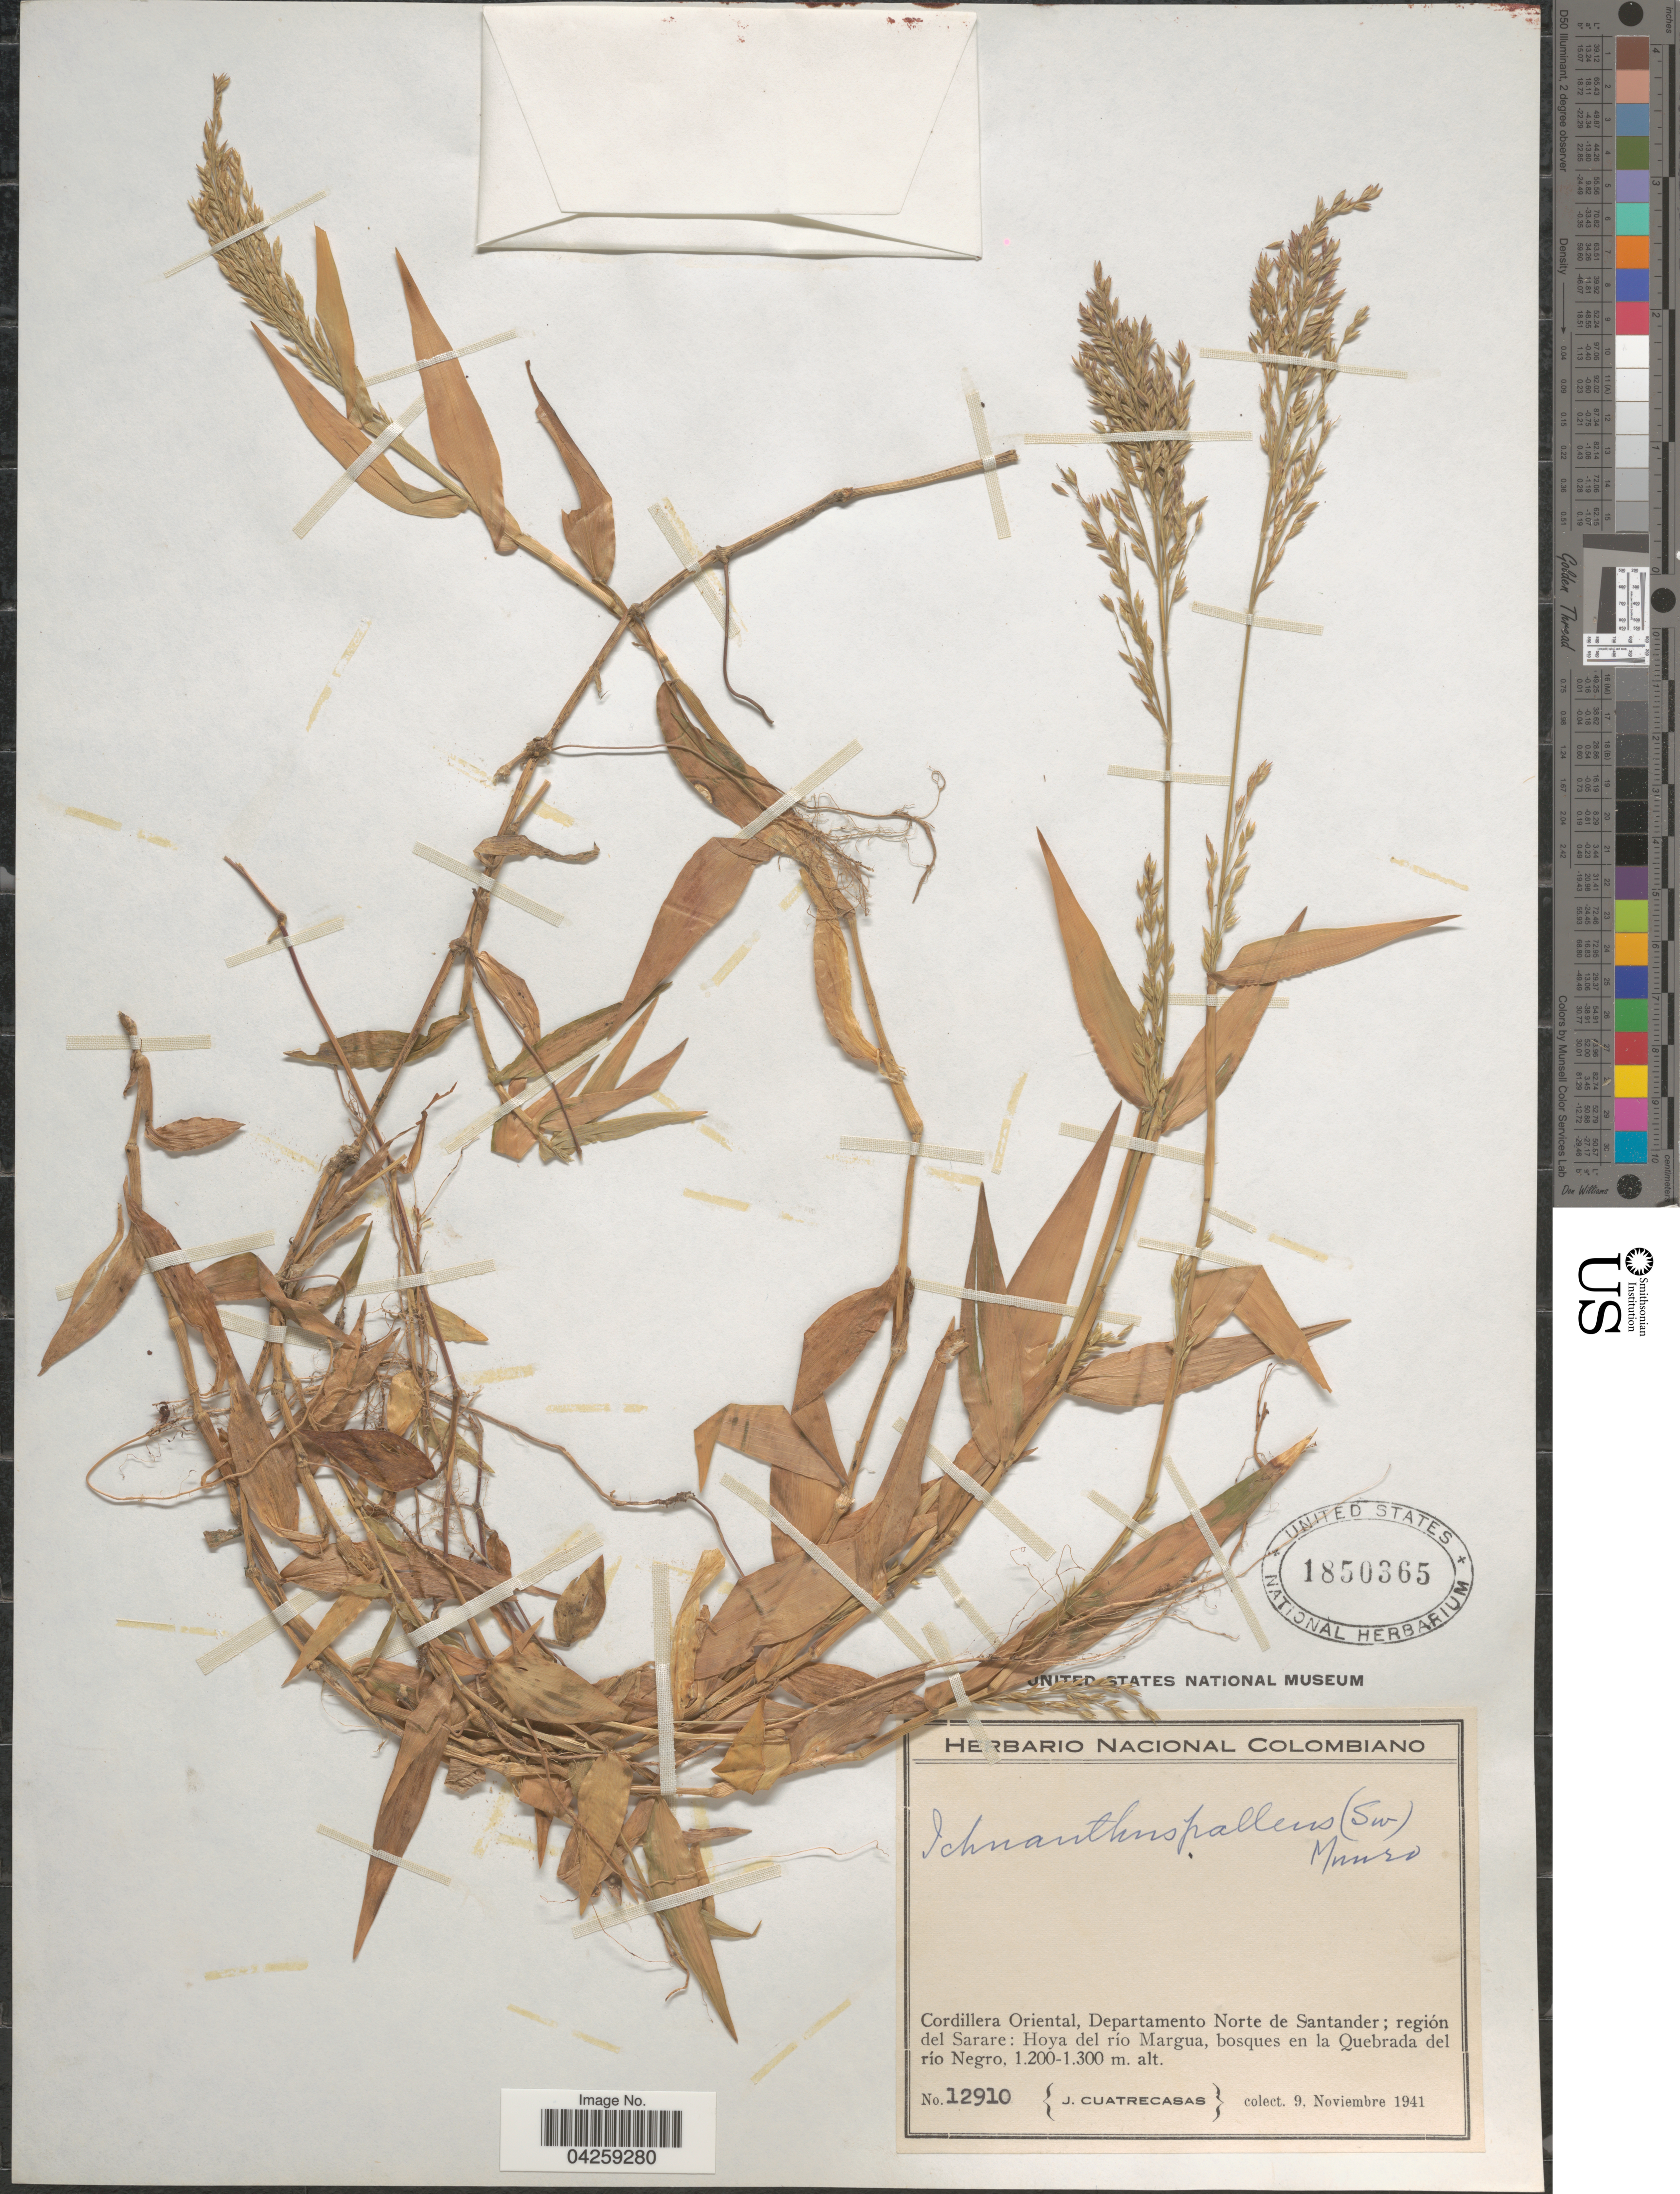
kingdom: Plantae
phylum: Tracheophyta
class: Liliopsida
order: Poales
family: Poaceae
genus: Ichnanthus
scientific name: Ichnanthus pallens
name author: (Sw.) Munro ex Benth.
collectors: J. Cuatrecasas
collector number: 12910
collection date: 1941-11-09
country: Colombia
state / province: Norte de Santander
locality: Cordillera Oriental, Departamento Norte de Santander; región del Sarare: Hoya del río Margua, bosques en la Quebrada del río Negro.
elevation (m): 1200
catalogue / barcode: US 1850365